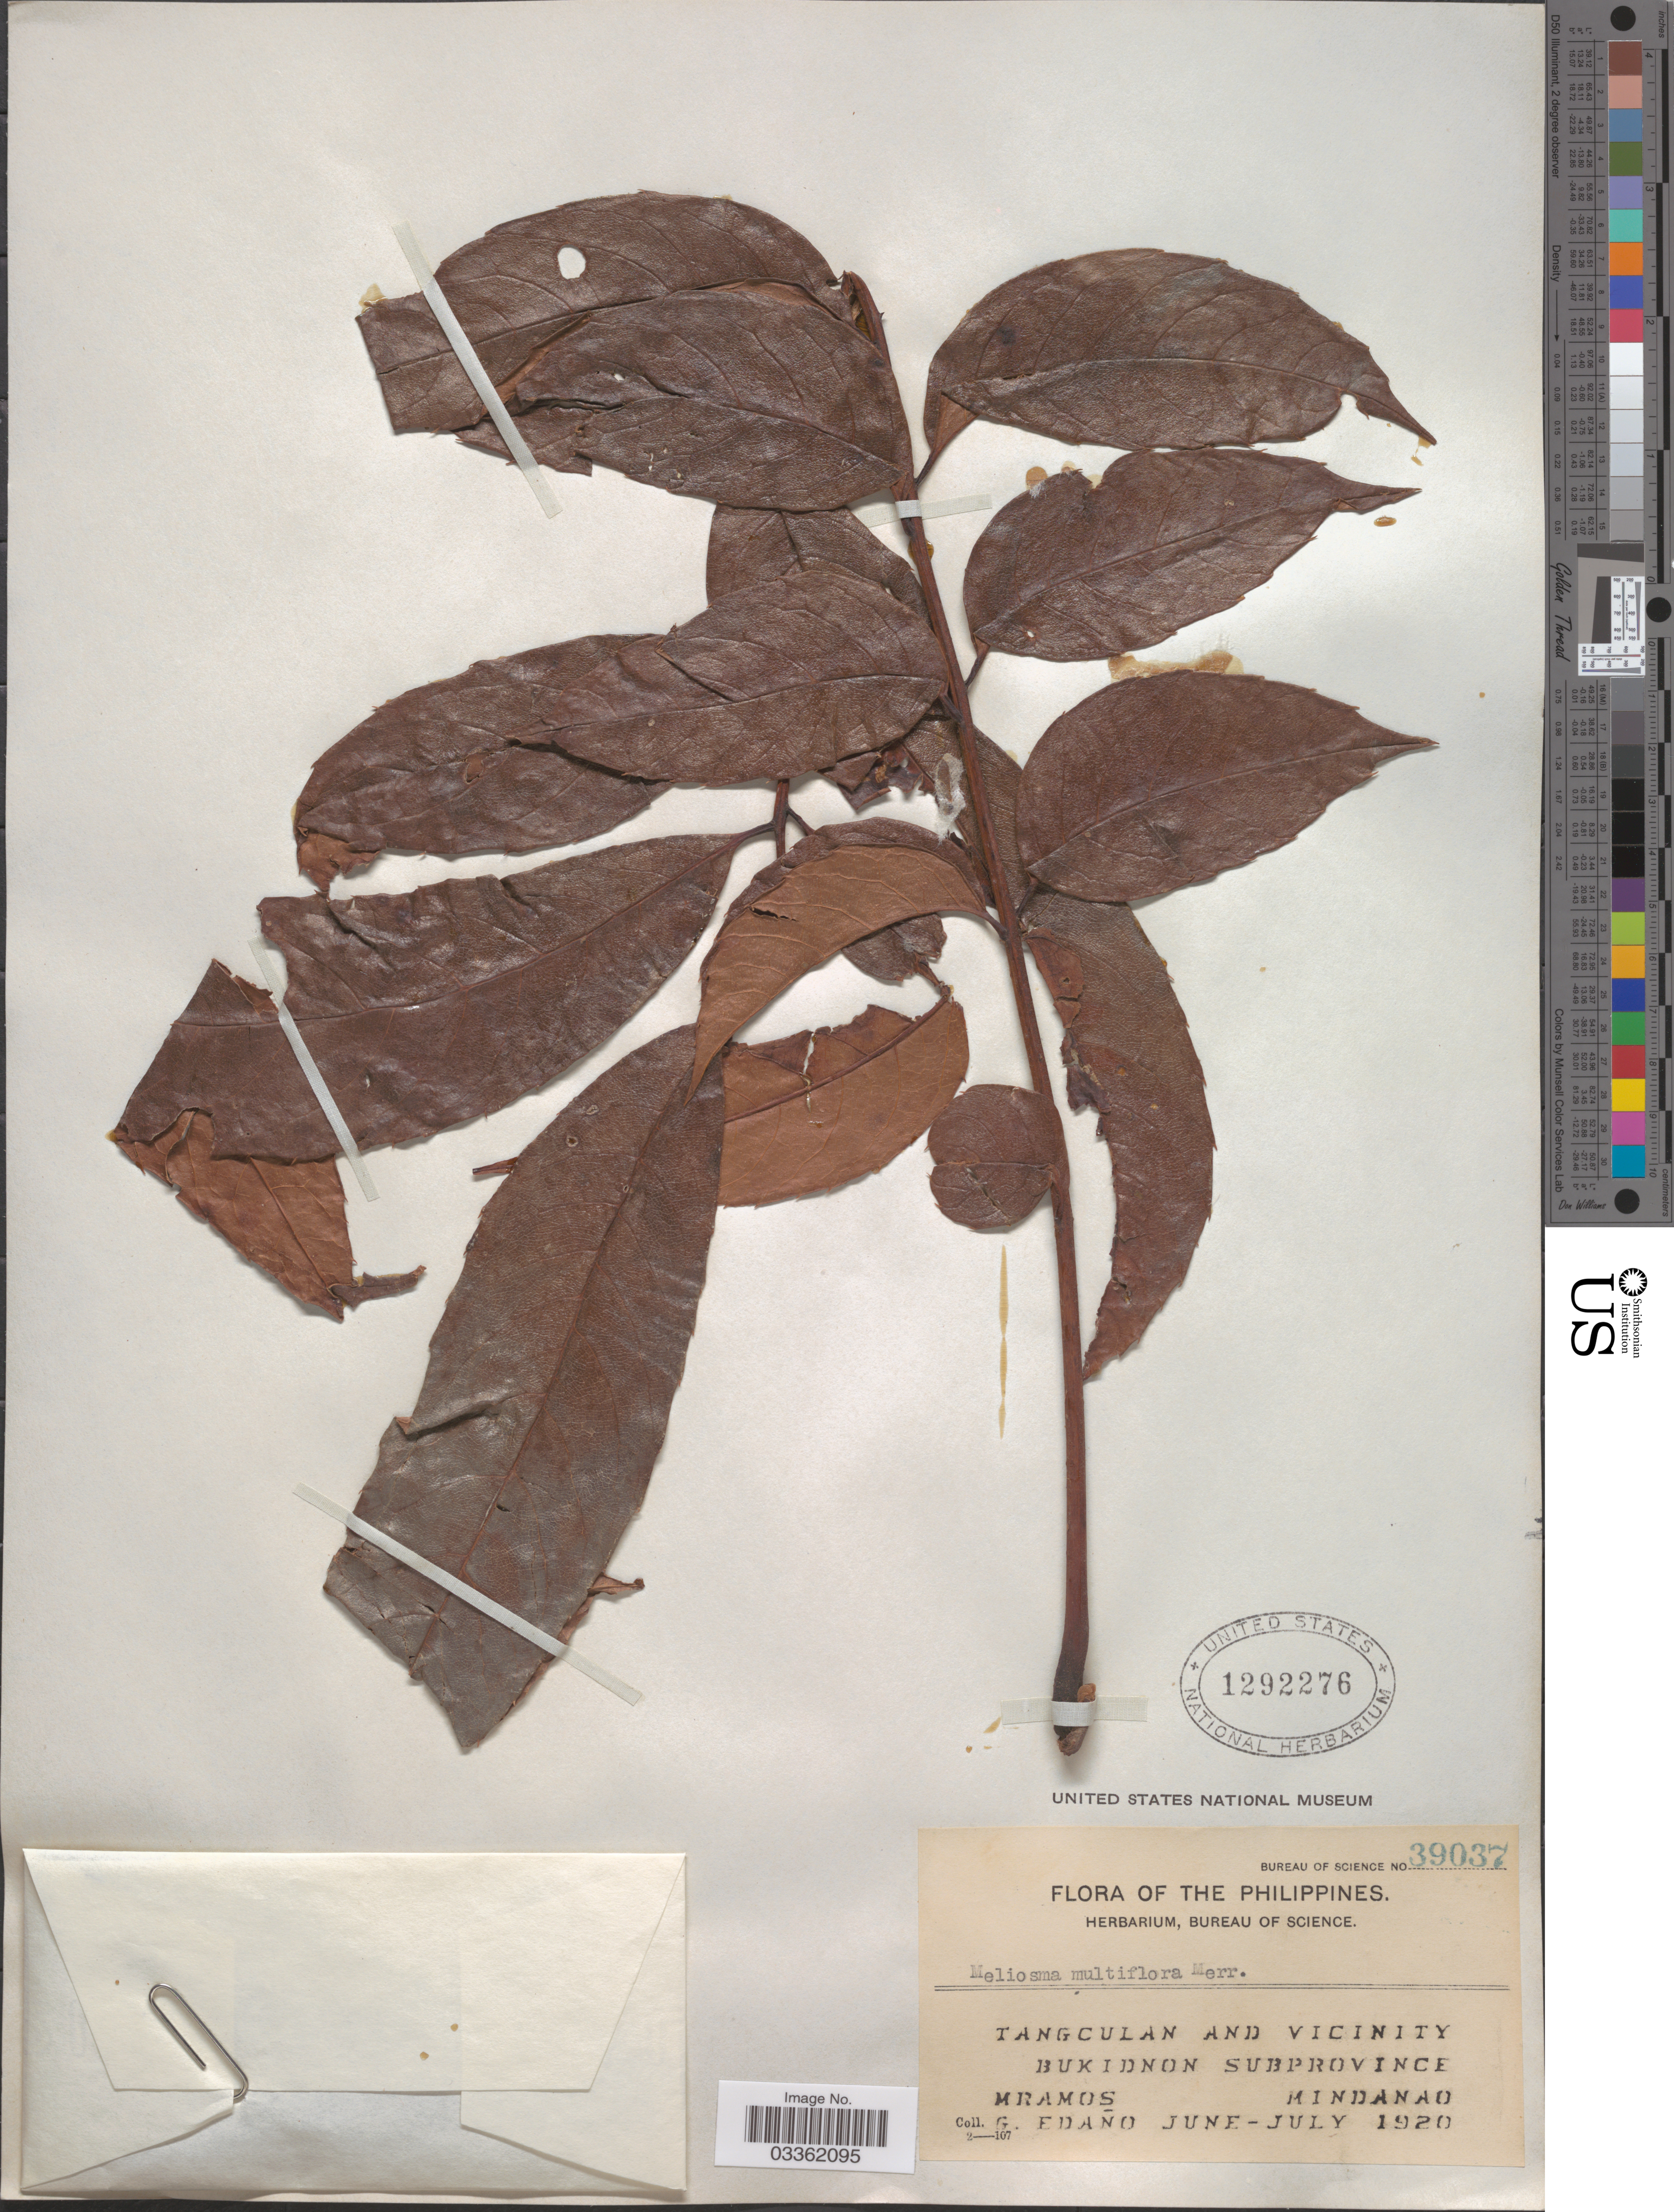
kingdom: Plantae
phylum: Tracheophyta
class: Magnoliopsida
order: Proteales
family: Sabiaceae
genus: Meliosma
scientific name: Meliosma multiflora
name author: Merr.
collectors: M. Ramos & G. Edaño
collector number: Bureau of Science 39037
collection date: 1920-06/1920-07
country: Philippines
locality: Tangculan and vicinity. Bukidnon Subprovince. Mindanao.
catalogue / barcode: US 1292276